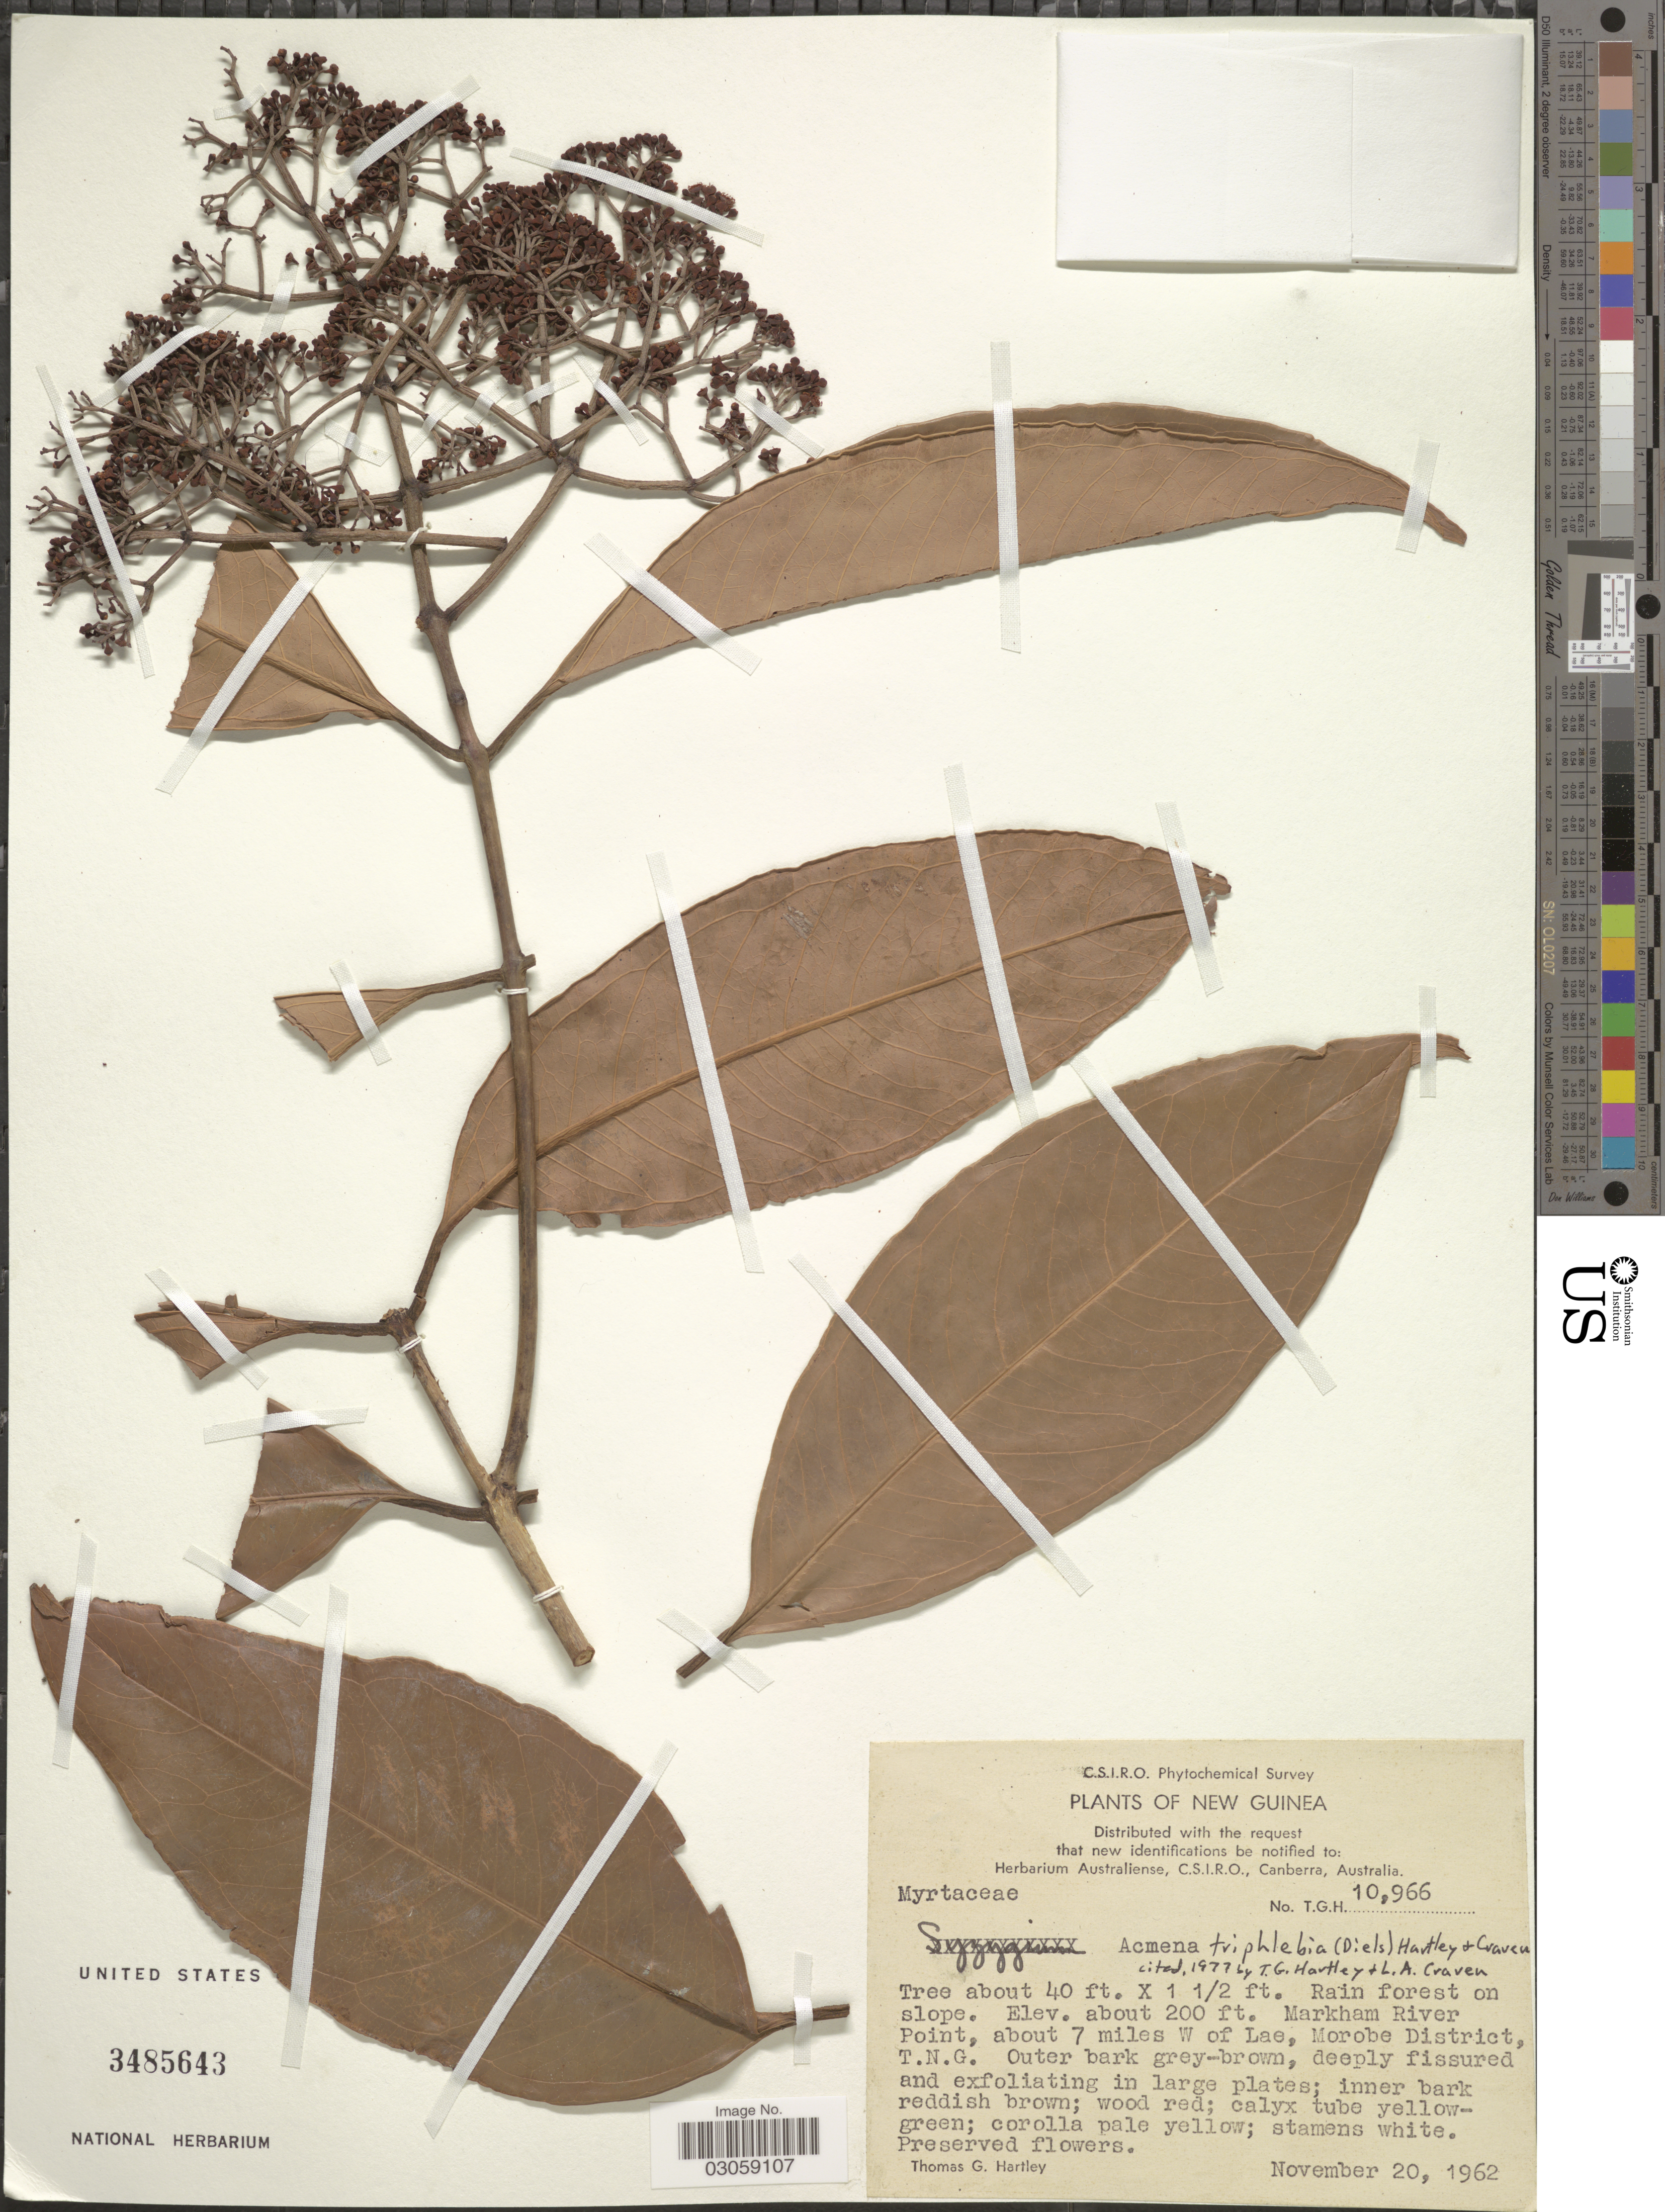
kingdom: Plantae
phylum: Tracheophyta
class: Magnoliopsida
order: Myrtales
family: Myrtaceae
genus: Syzygium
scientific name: Syzygium triphlebium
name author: Diels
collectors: T. G. Hartley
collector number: TGH10,966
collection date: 1962-11-20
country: Papua New Guinea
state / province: Morobe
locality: New Guinea, Markham River Point, about 7 miles W of Lae, Morobe District, T.N.G.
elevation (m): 61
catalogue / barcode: US 3485643